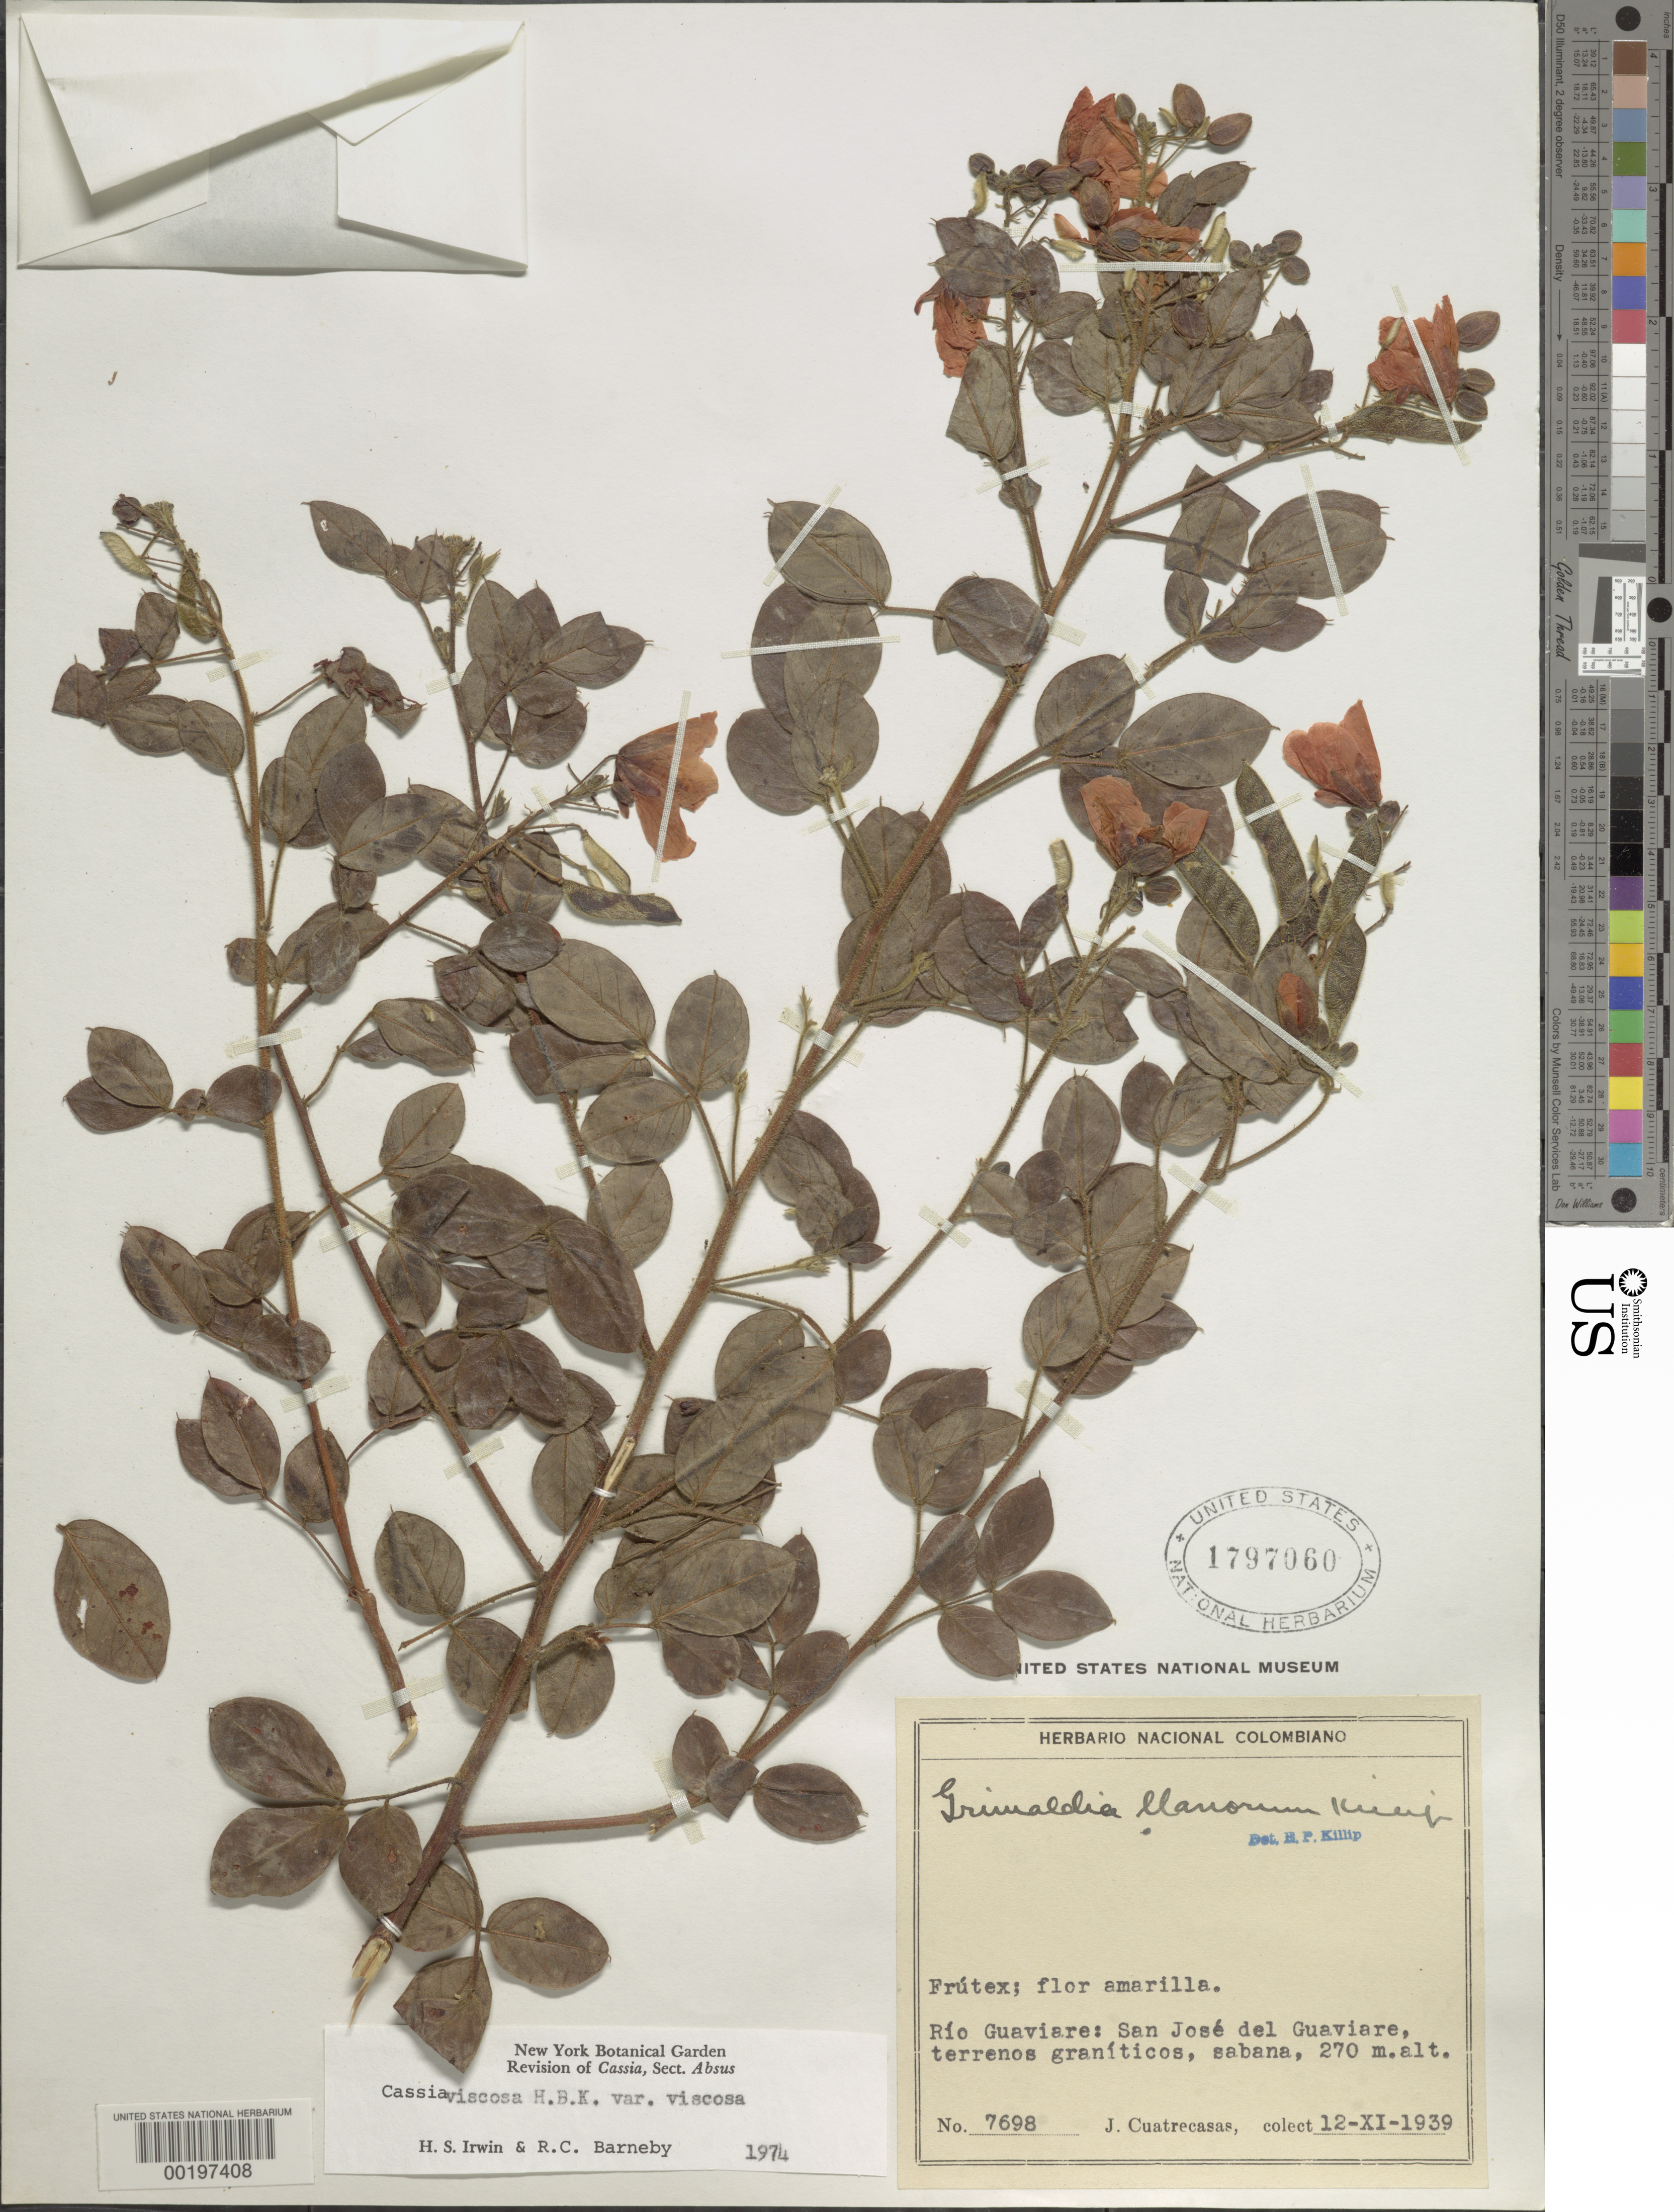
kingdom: Plantae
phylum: Tracheophyta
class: Magnoliopsida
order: Fabales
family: Fabaceae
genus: Chamaecrista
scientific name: Chamaecrista viscosa var. viscosa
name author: (Kunth) H.S. Irwin & Barneby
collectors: J. Cuatrecasas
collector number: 7698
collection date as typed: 12 Nov 1939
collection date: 1939-11-12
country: Colombia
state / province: Guaviare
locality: Rio Guaviare: San Jose del Guaviare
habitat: Terrenos graniticos, sabanas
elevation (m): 270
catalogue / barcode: US 1797060